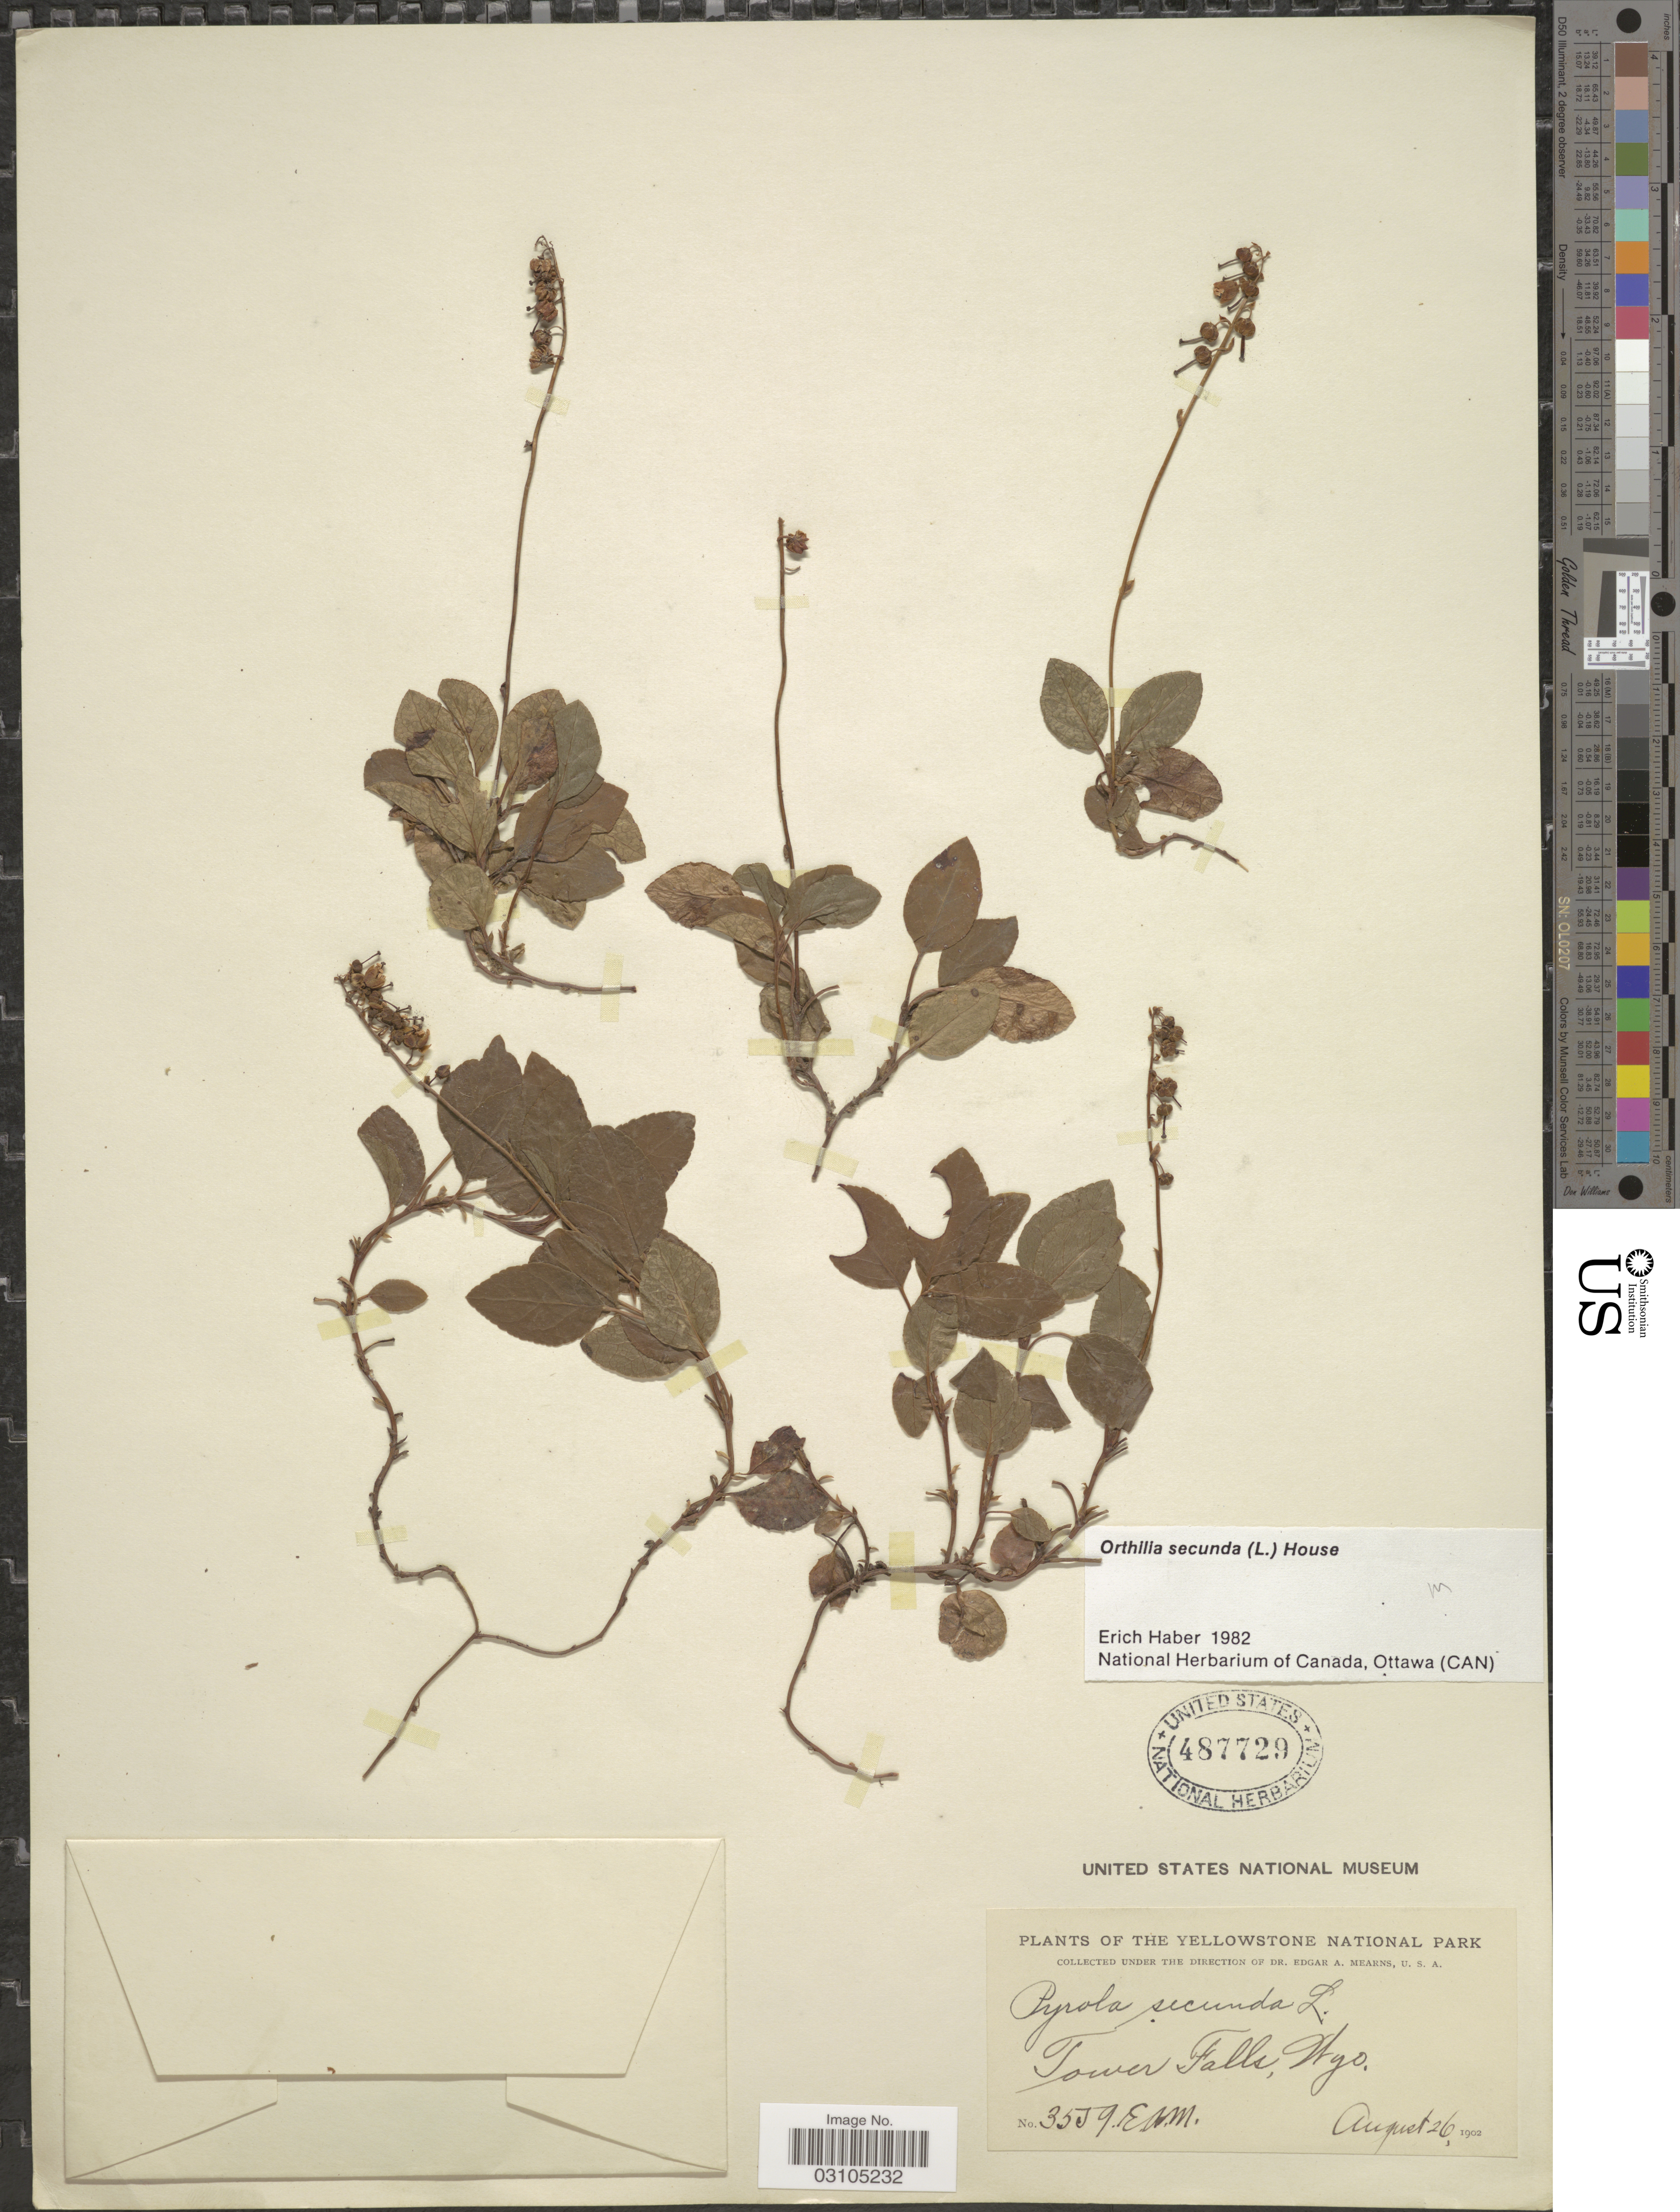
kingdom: Plantae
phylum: Tracheophyta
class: Magnoliopsida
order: Ericales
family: Ericaceae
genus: Orthilia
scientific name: Orthilia secunda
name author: (L.) House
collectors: E. A. Mearns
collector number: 3559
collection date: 1902-08-26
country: United States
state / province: Wyoming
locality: Yellowstone National Park. Tower Falls, Wyo.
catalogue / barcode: US 487729